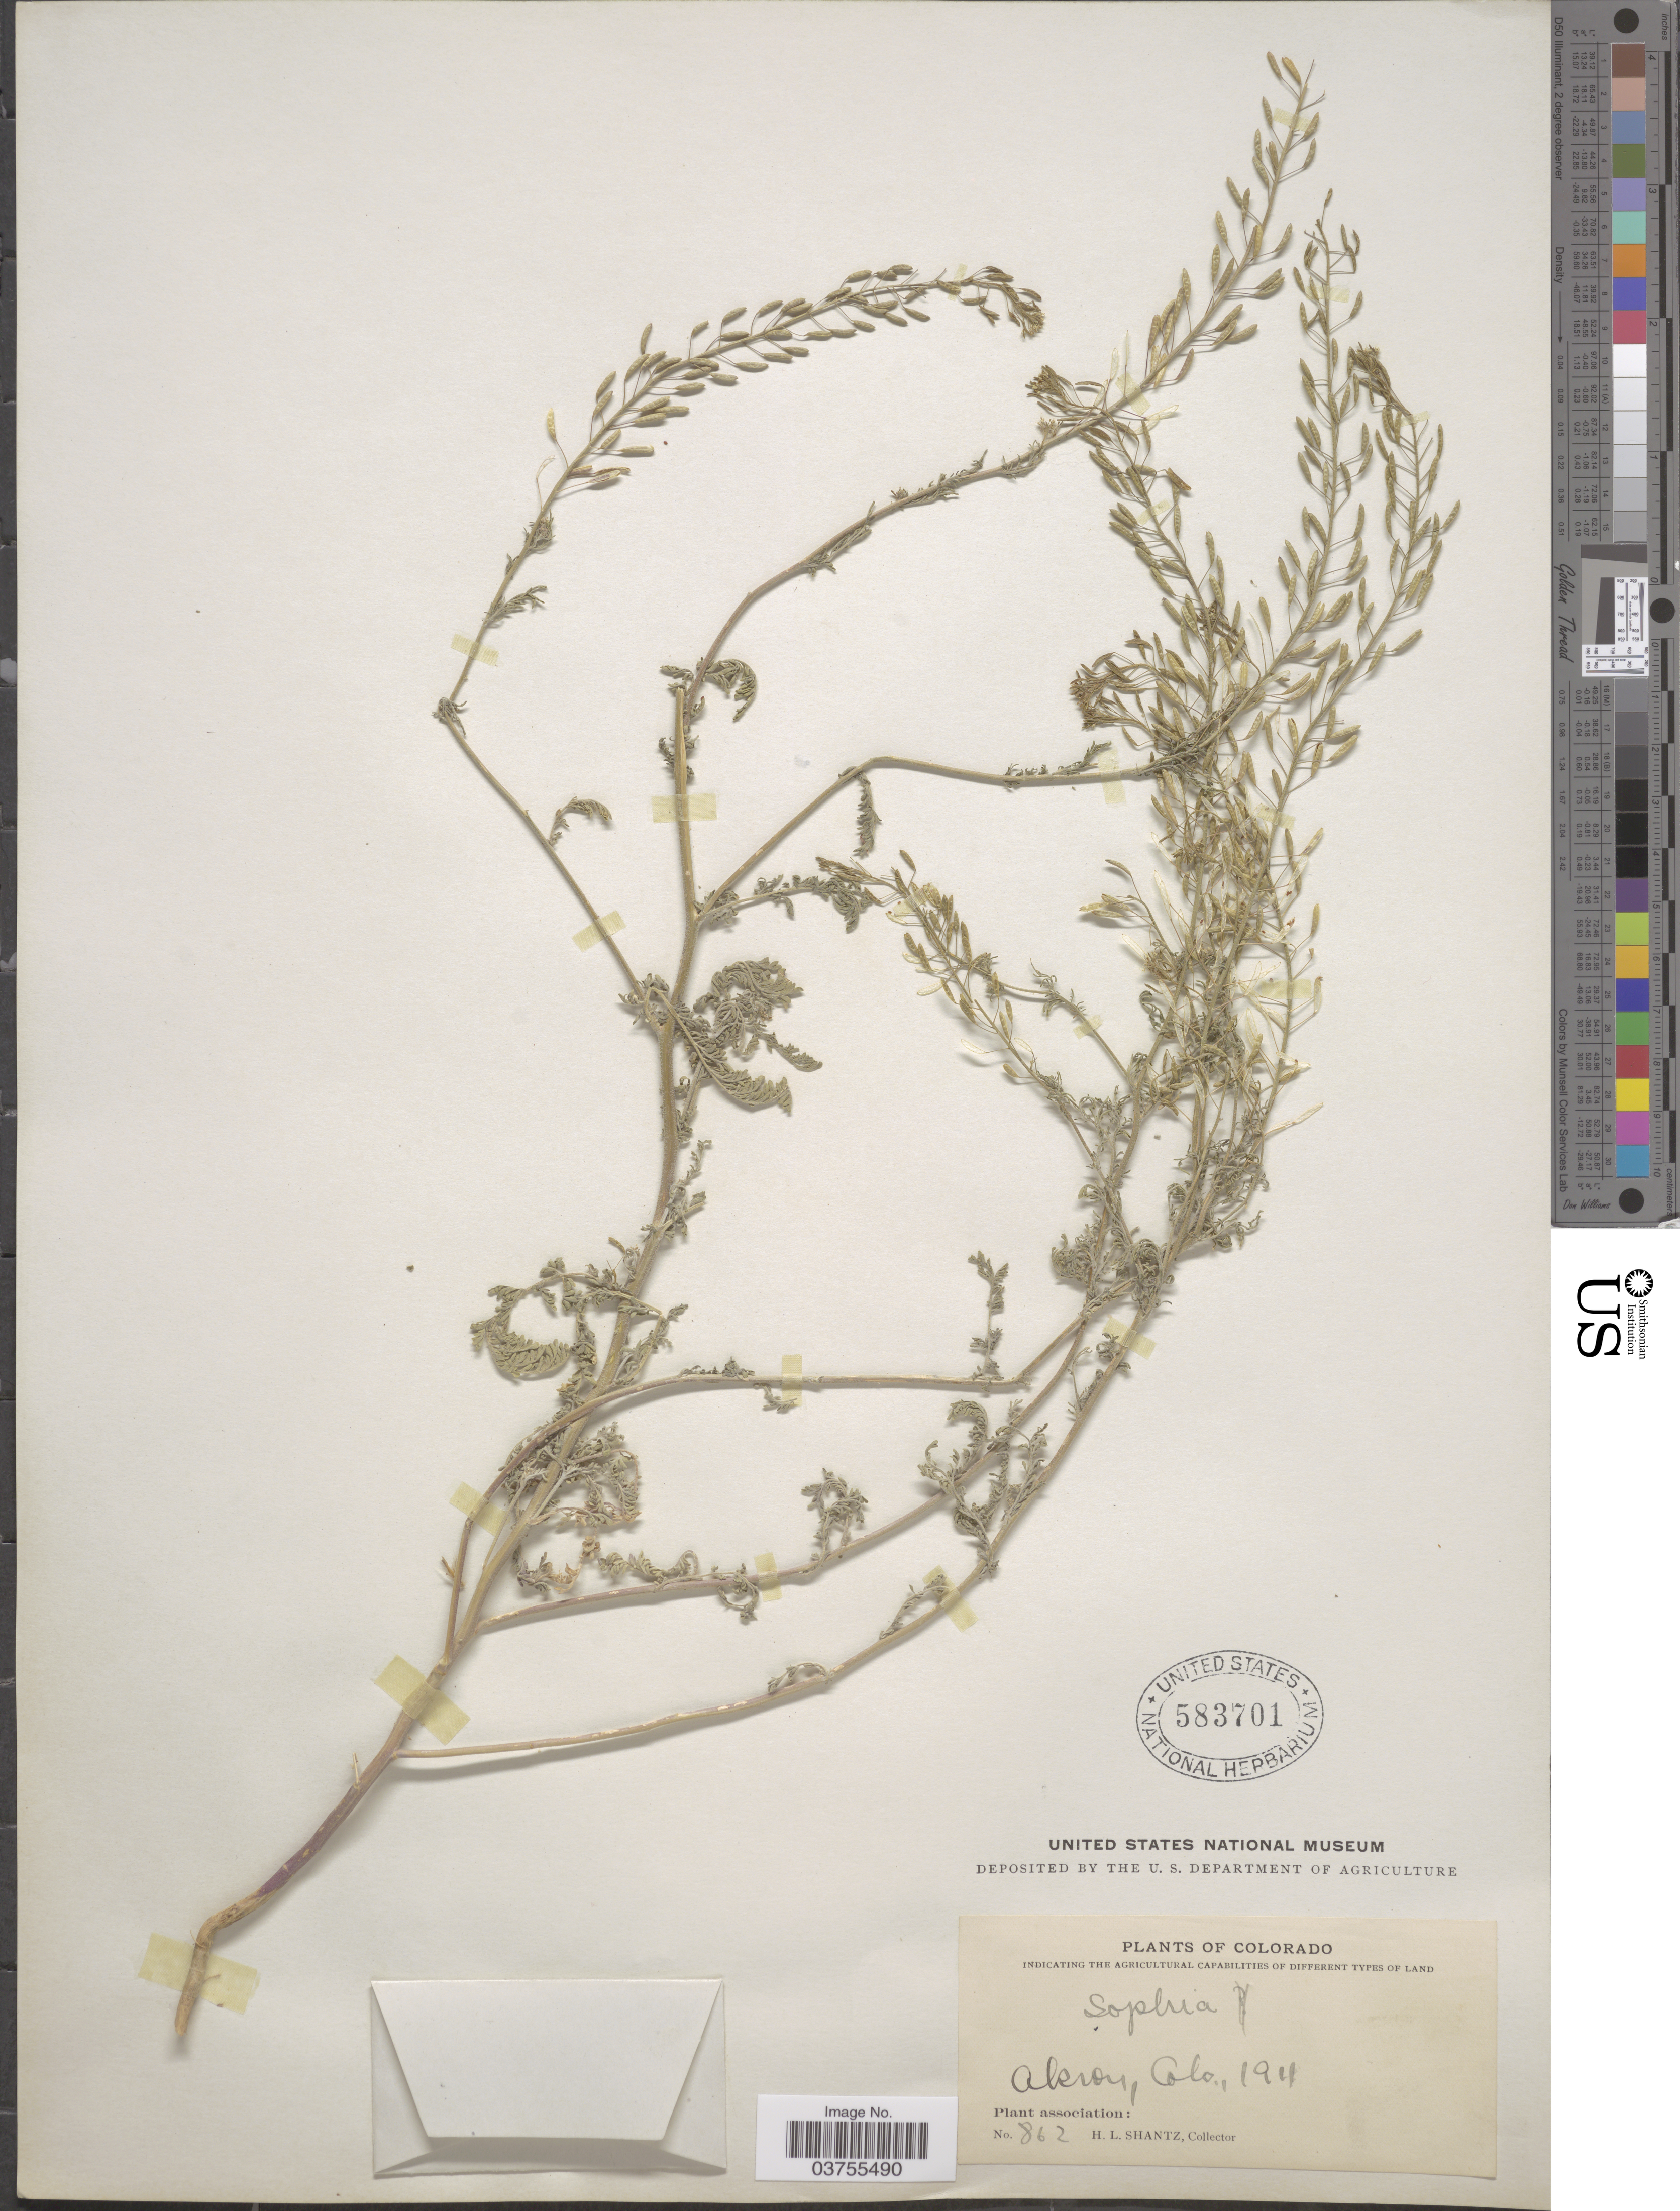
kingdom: Plantae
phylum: Tracheophyta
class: Magnoliopsida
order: Brassicales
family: Brassicaceae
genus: Descurainia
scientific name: Descurainia sp.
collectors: H. Shantz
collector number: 862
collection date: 1911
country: United States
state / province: Colorado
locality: Akron.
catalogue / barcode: US 583701